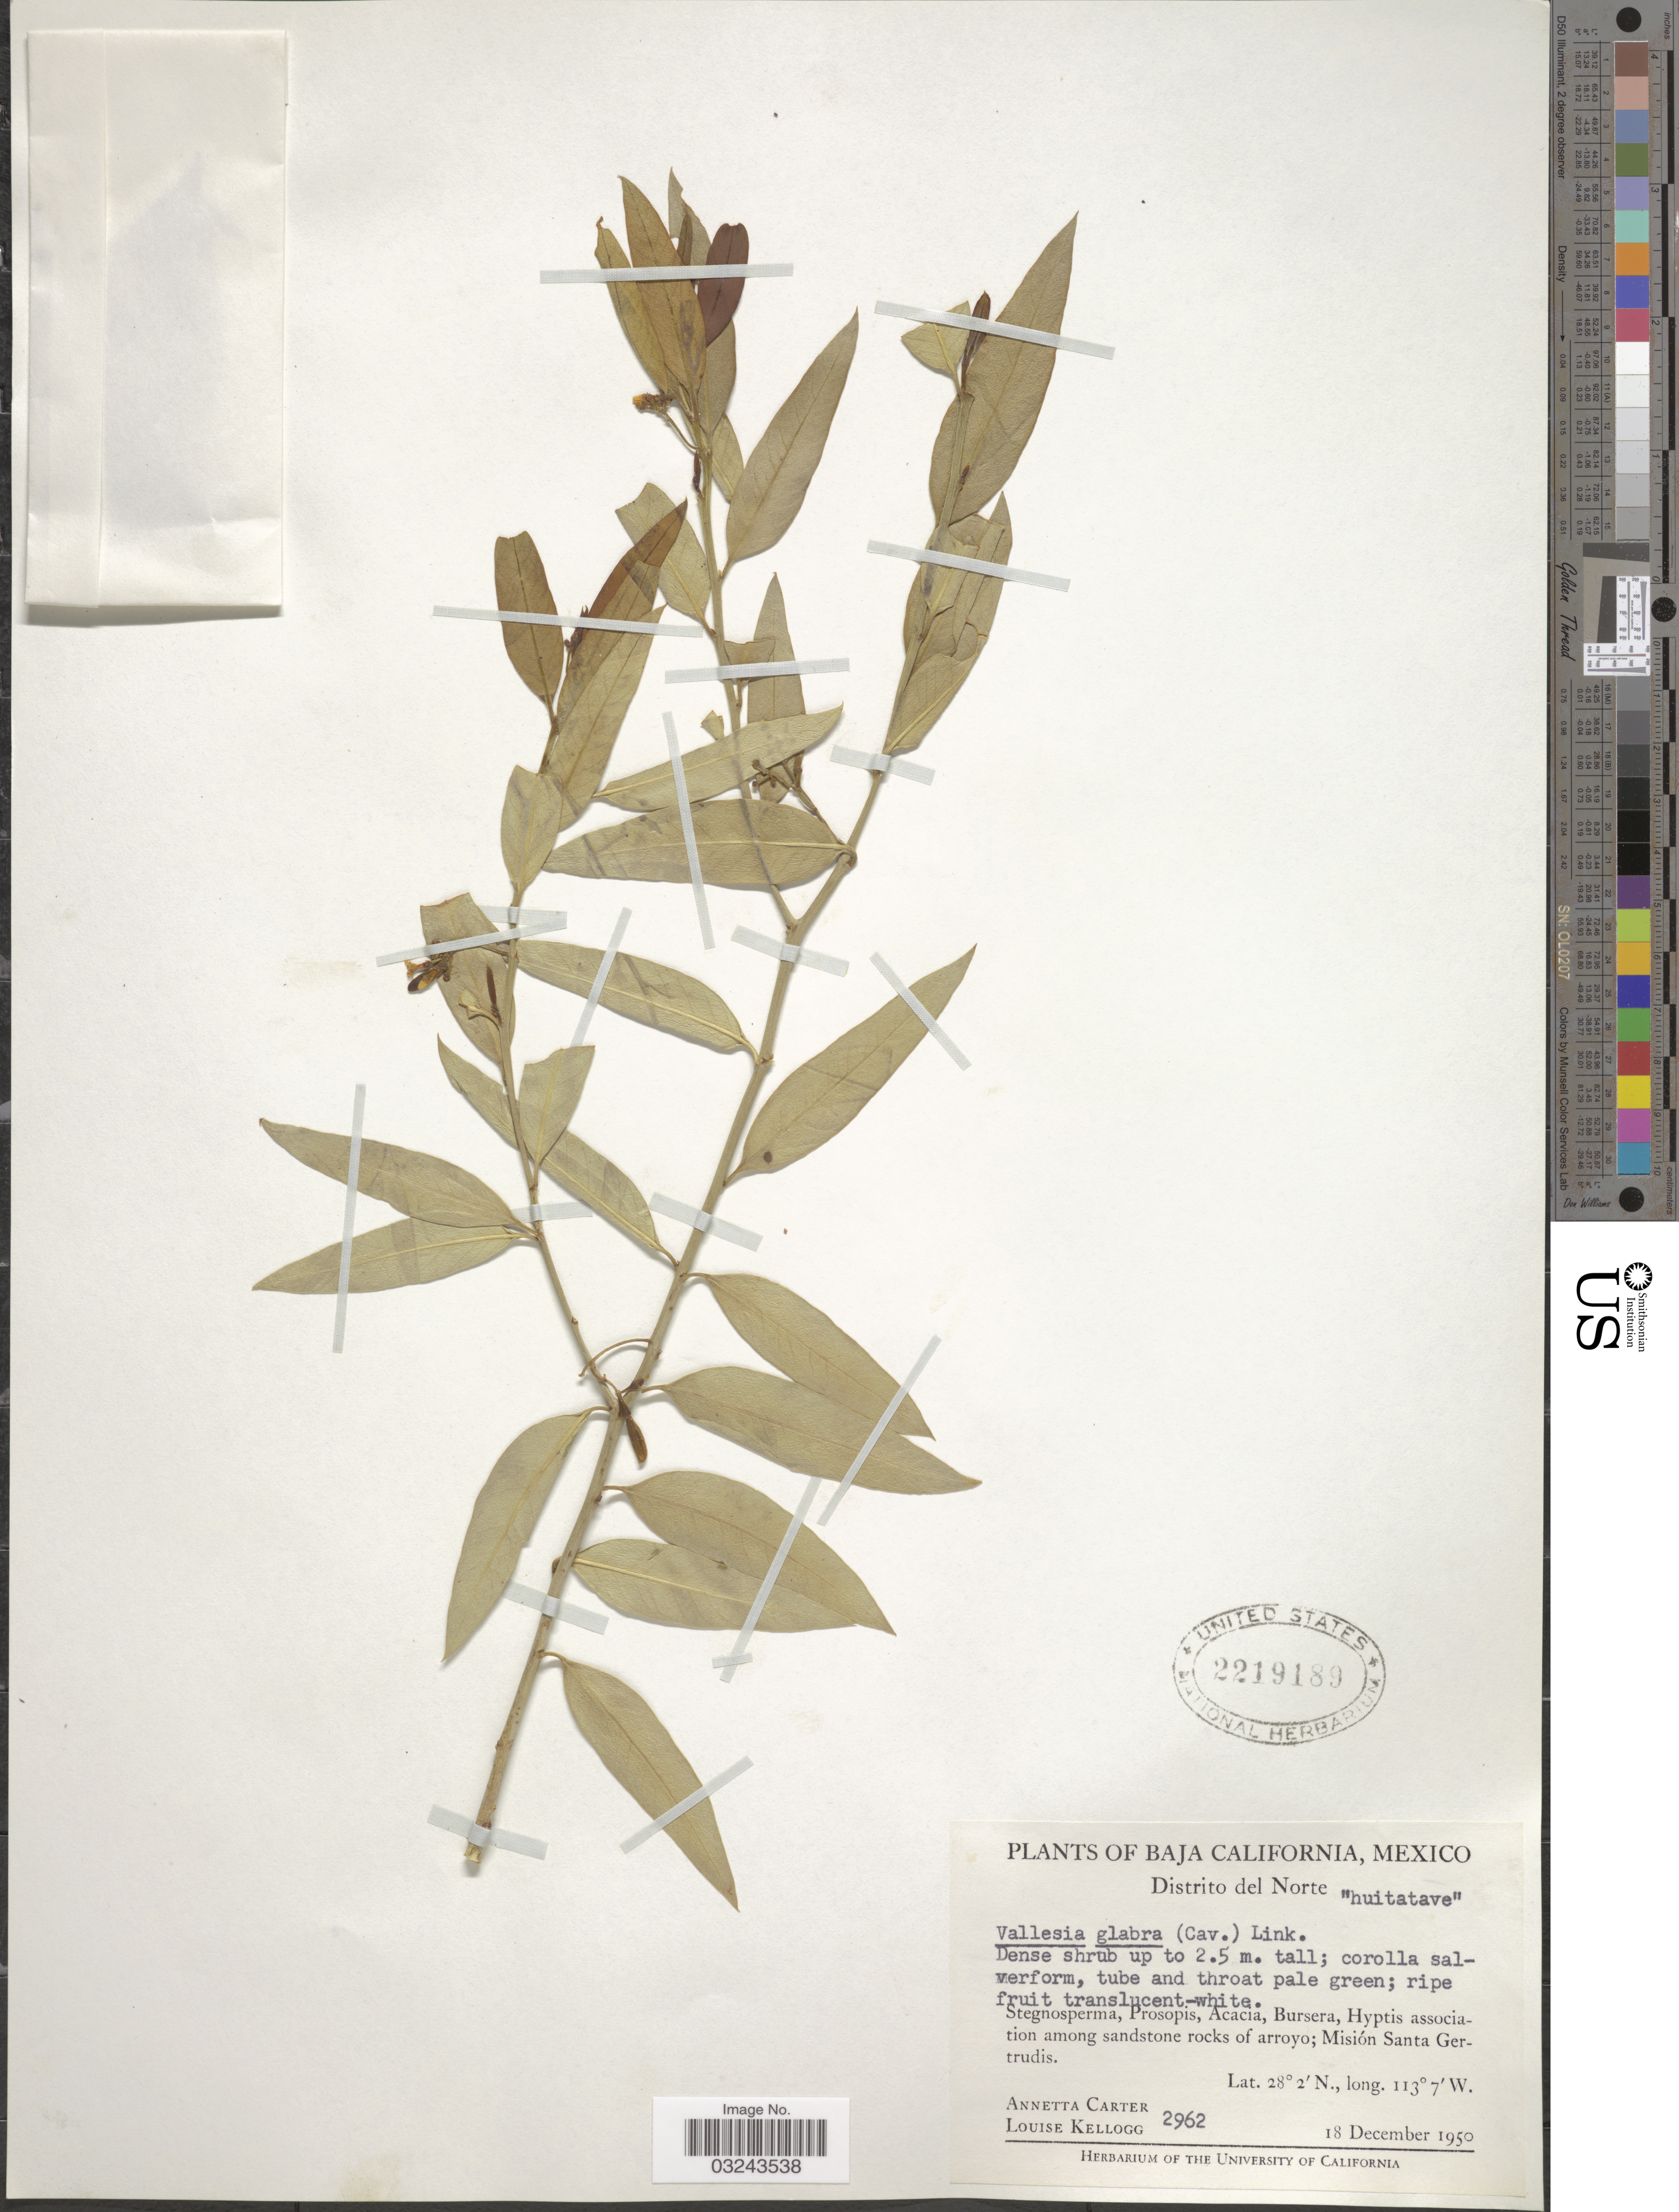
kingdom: Plantae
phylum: Tracheophyta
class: Magnoliopsida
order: Gentianales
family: Apocynaceae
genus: Vallesia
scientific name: Vallesia glabra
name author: (Cav.) Link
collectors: A. Carter & L. Kellogg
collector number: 2962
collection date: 1950-12-18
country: Mexico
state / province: Baja California Norte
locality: Distrito del Norte, Misión Santa Gertrudis.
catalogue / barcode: US 2219189